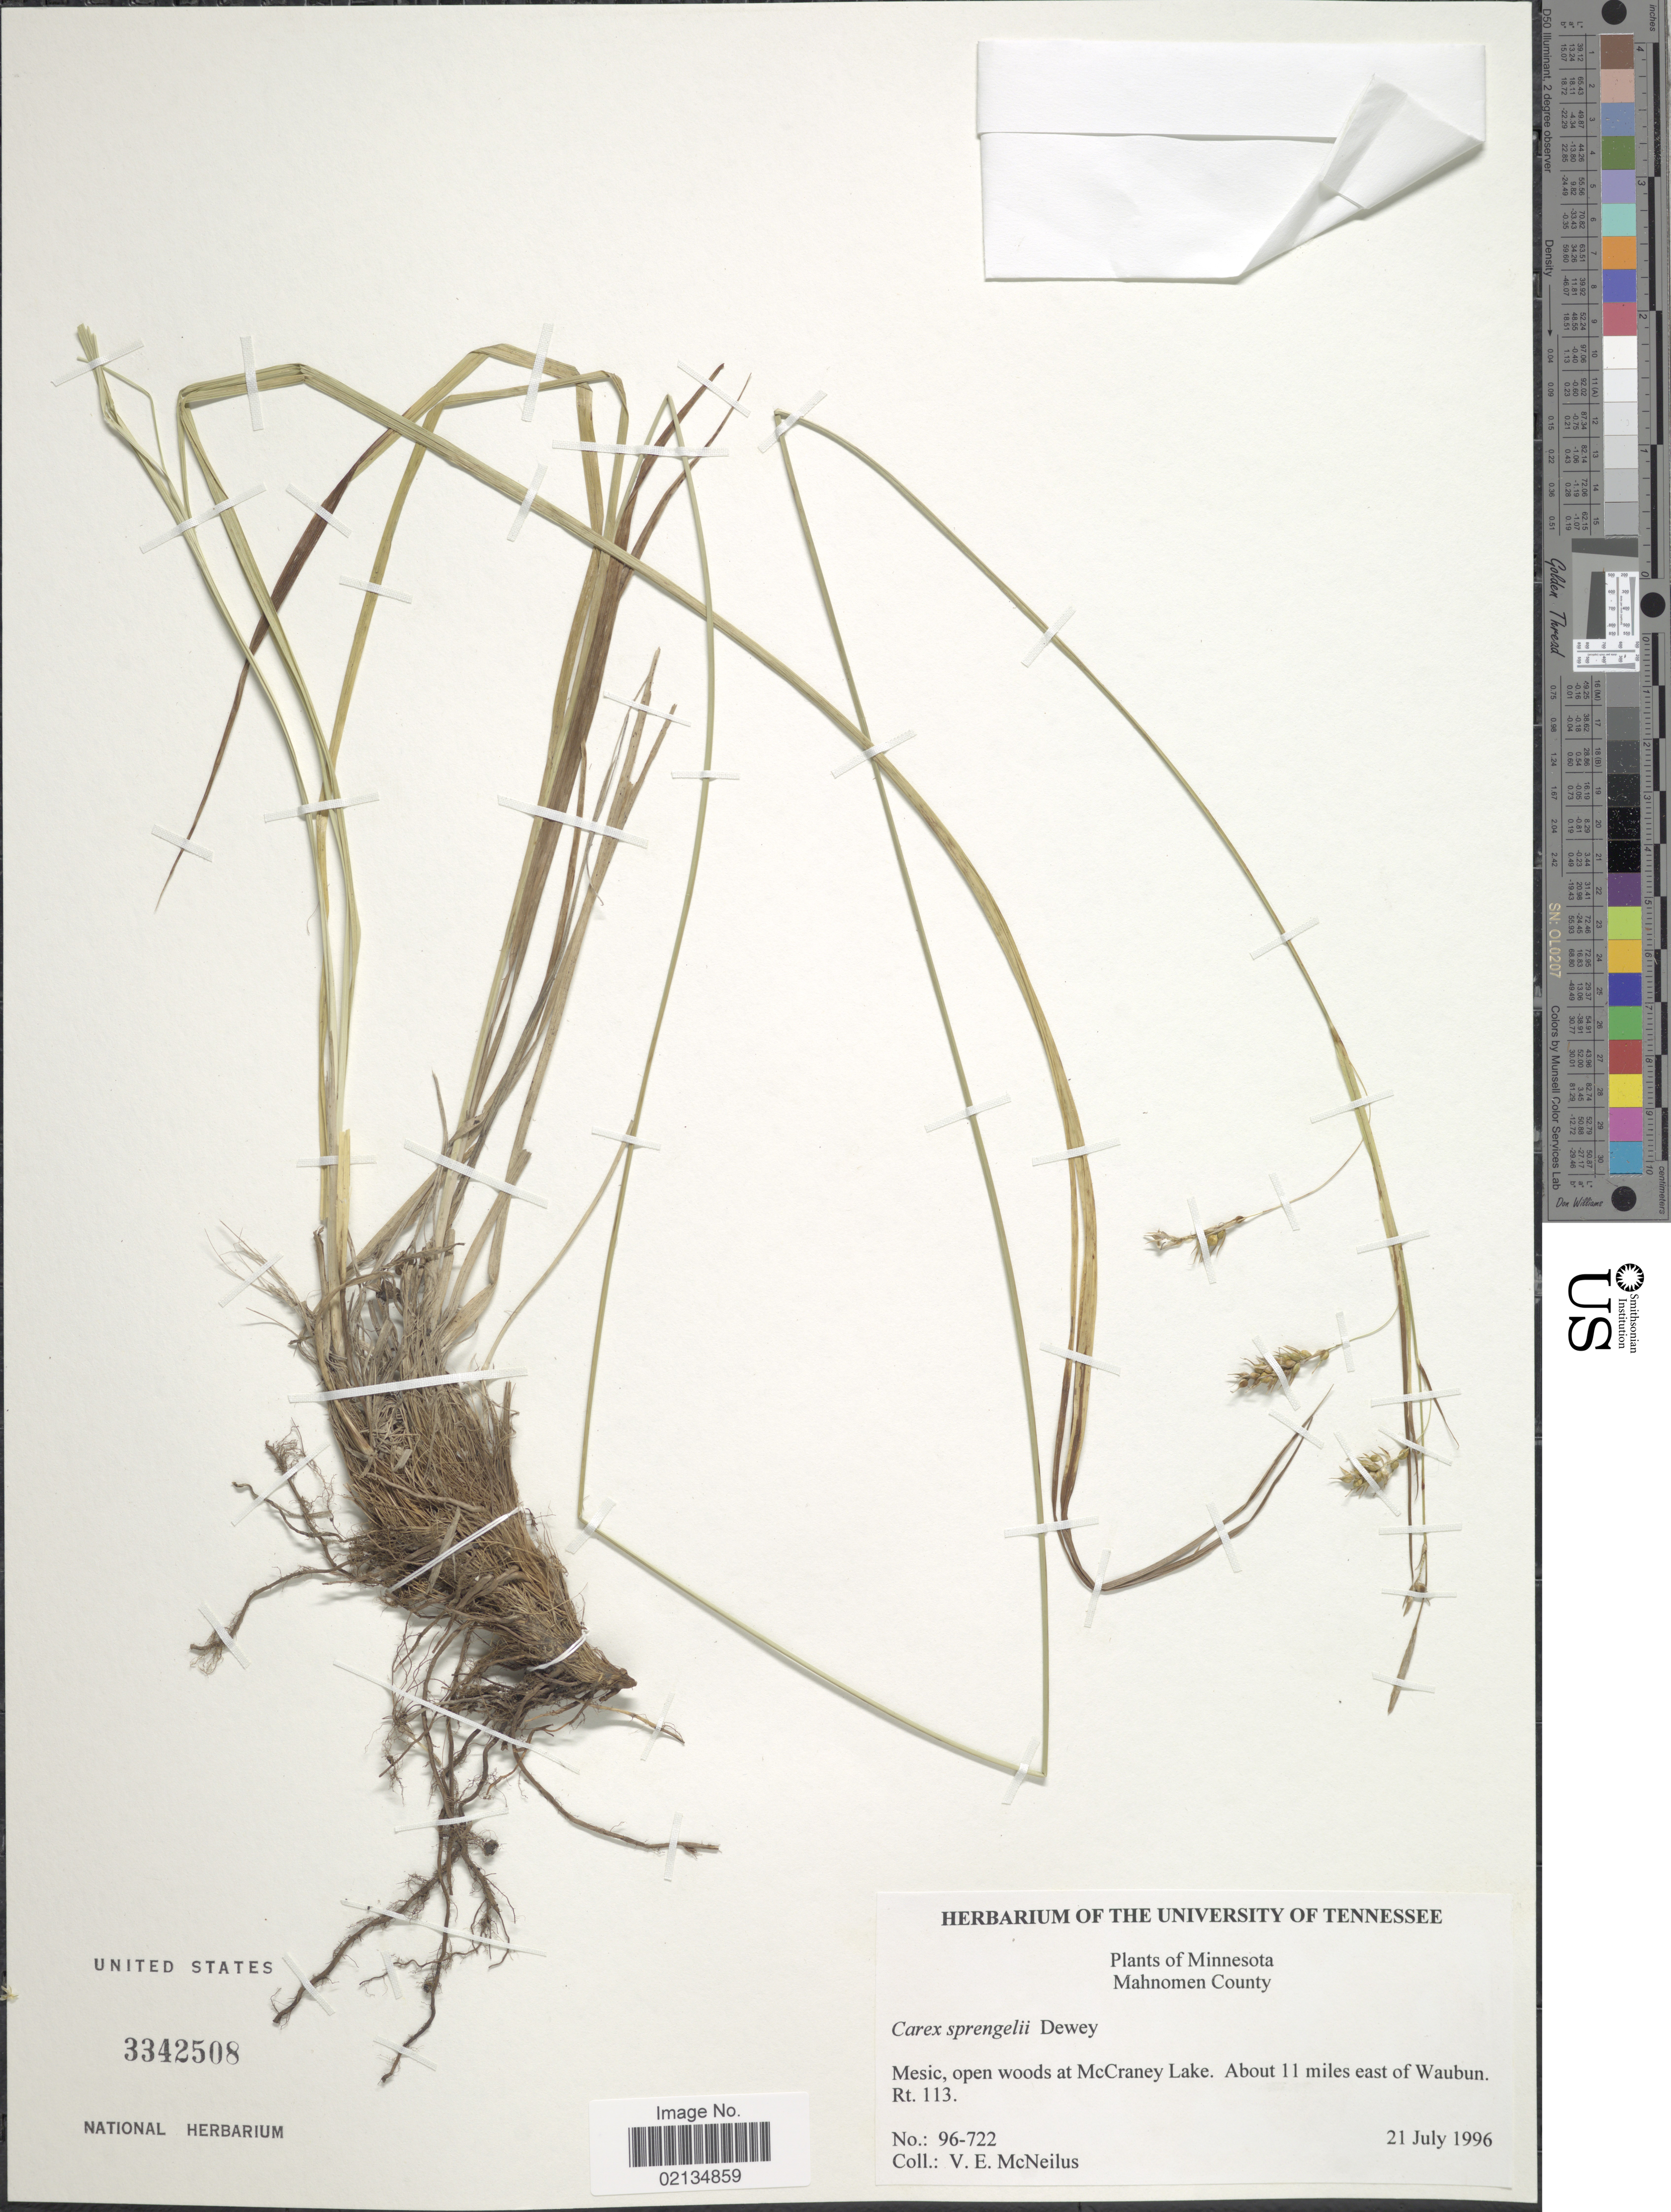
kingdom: Plantae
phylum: Tracheophyta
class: Liliopsida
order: Poales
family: Cyperaceae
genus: Carex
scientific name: Carex sprengelii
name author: Dewey ex Spreng.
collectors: V. Mcneilus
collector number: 96-722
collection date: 1996-07-21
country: United States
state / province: Minnesota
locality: Mohnomen County. Mesic, open woods at McCraney Lake, About 11 miles east of Waubun. Rt. 113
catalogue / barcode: US 3342508